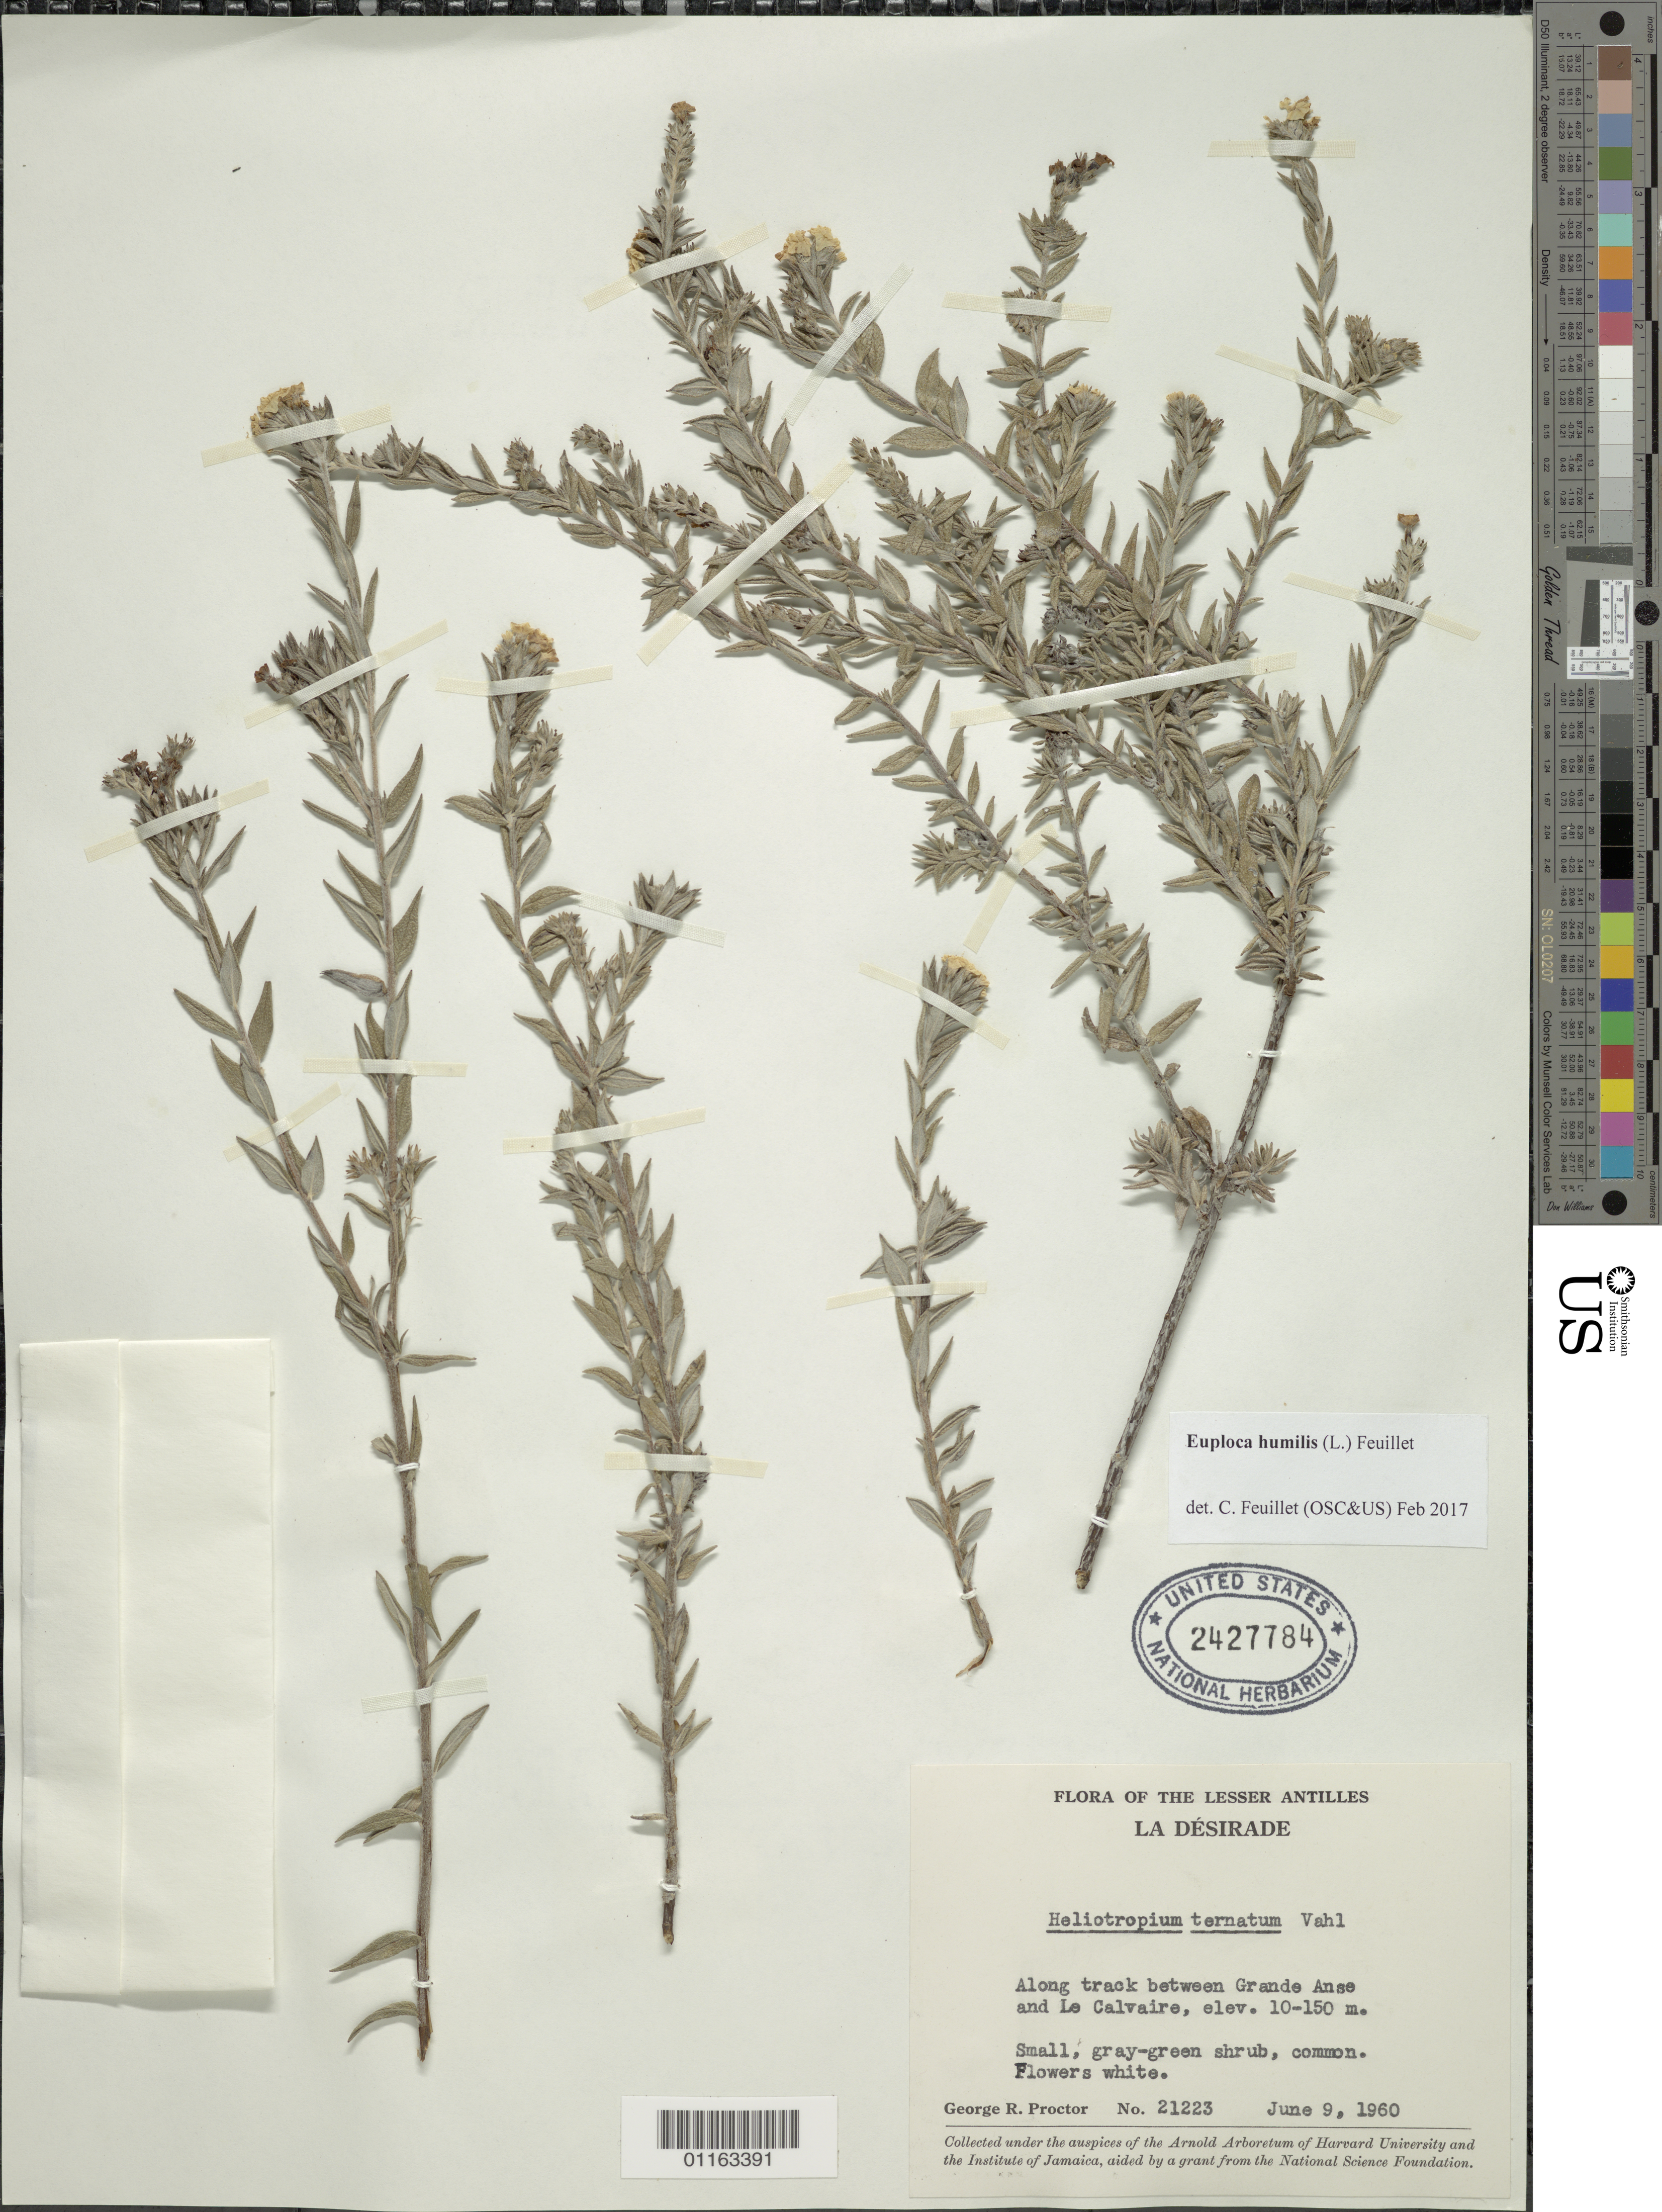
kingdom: Plantae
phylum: Tracheophyta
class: Magnoliopsida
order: Boraginales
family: Heliotropiaceae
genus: Euploca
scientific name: Euploca humilis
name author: (L.) Feuillet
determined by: Feuillet, C.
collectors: G. R. Proctor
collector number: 21223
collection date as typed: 09 Jun 1960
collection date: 1960-06-09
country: Guadeloupe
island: La Désirade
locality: along track between Grande Anse and La Calvaire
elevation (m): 10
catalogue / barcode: US 2427784